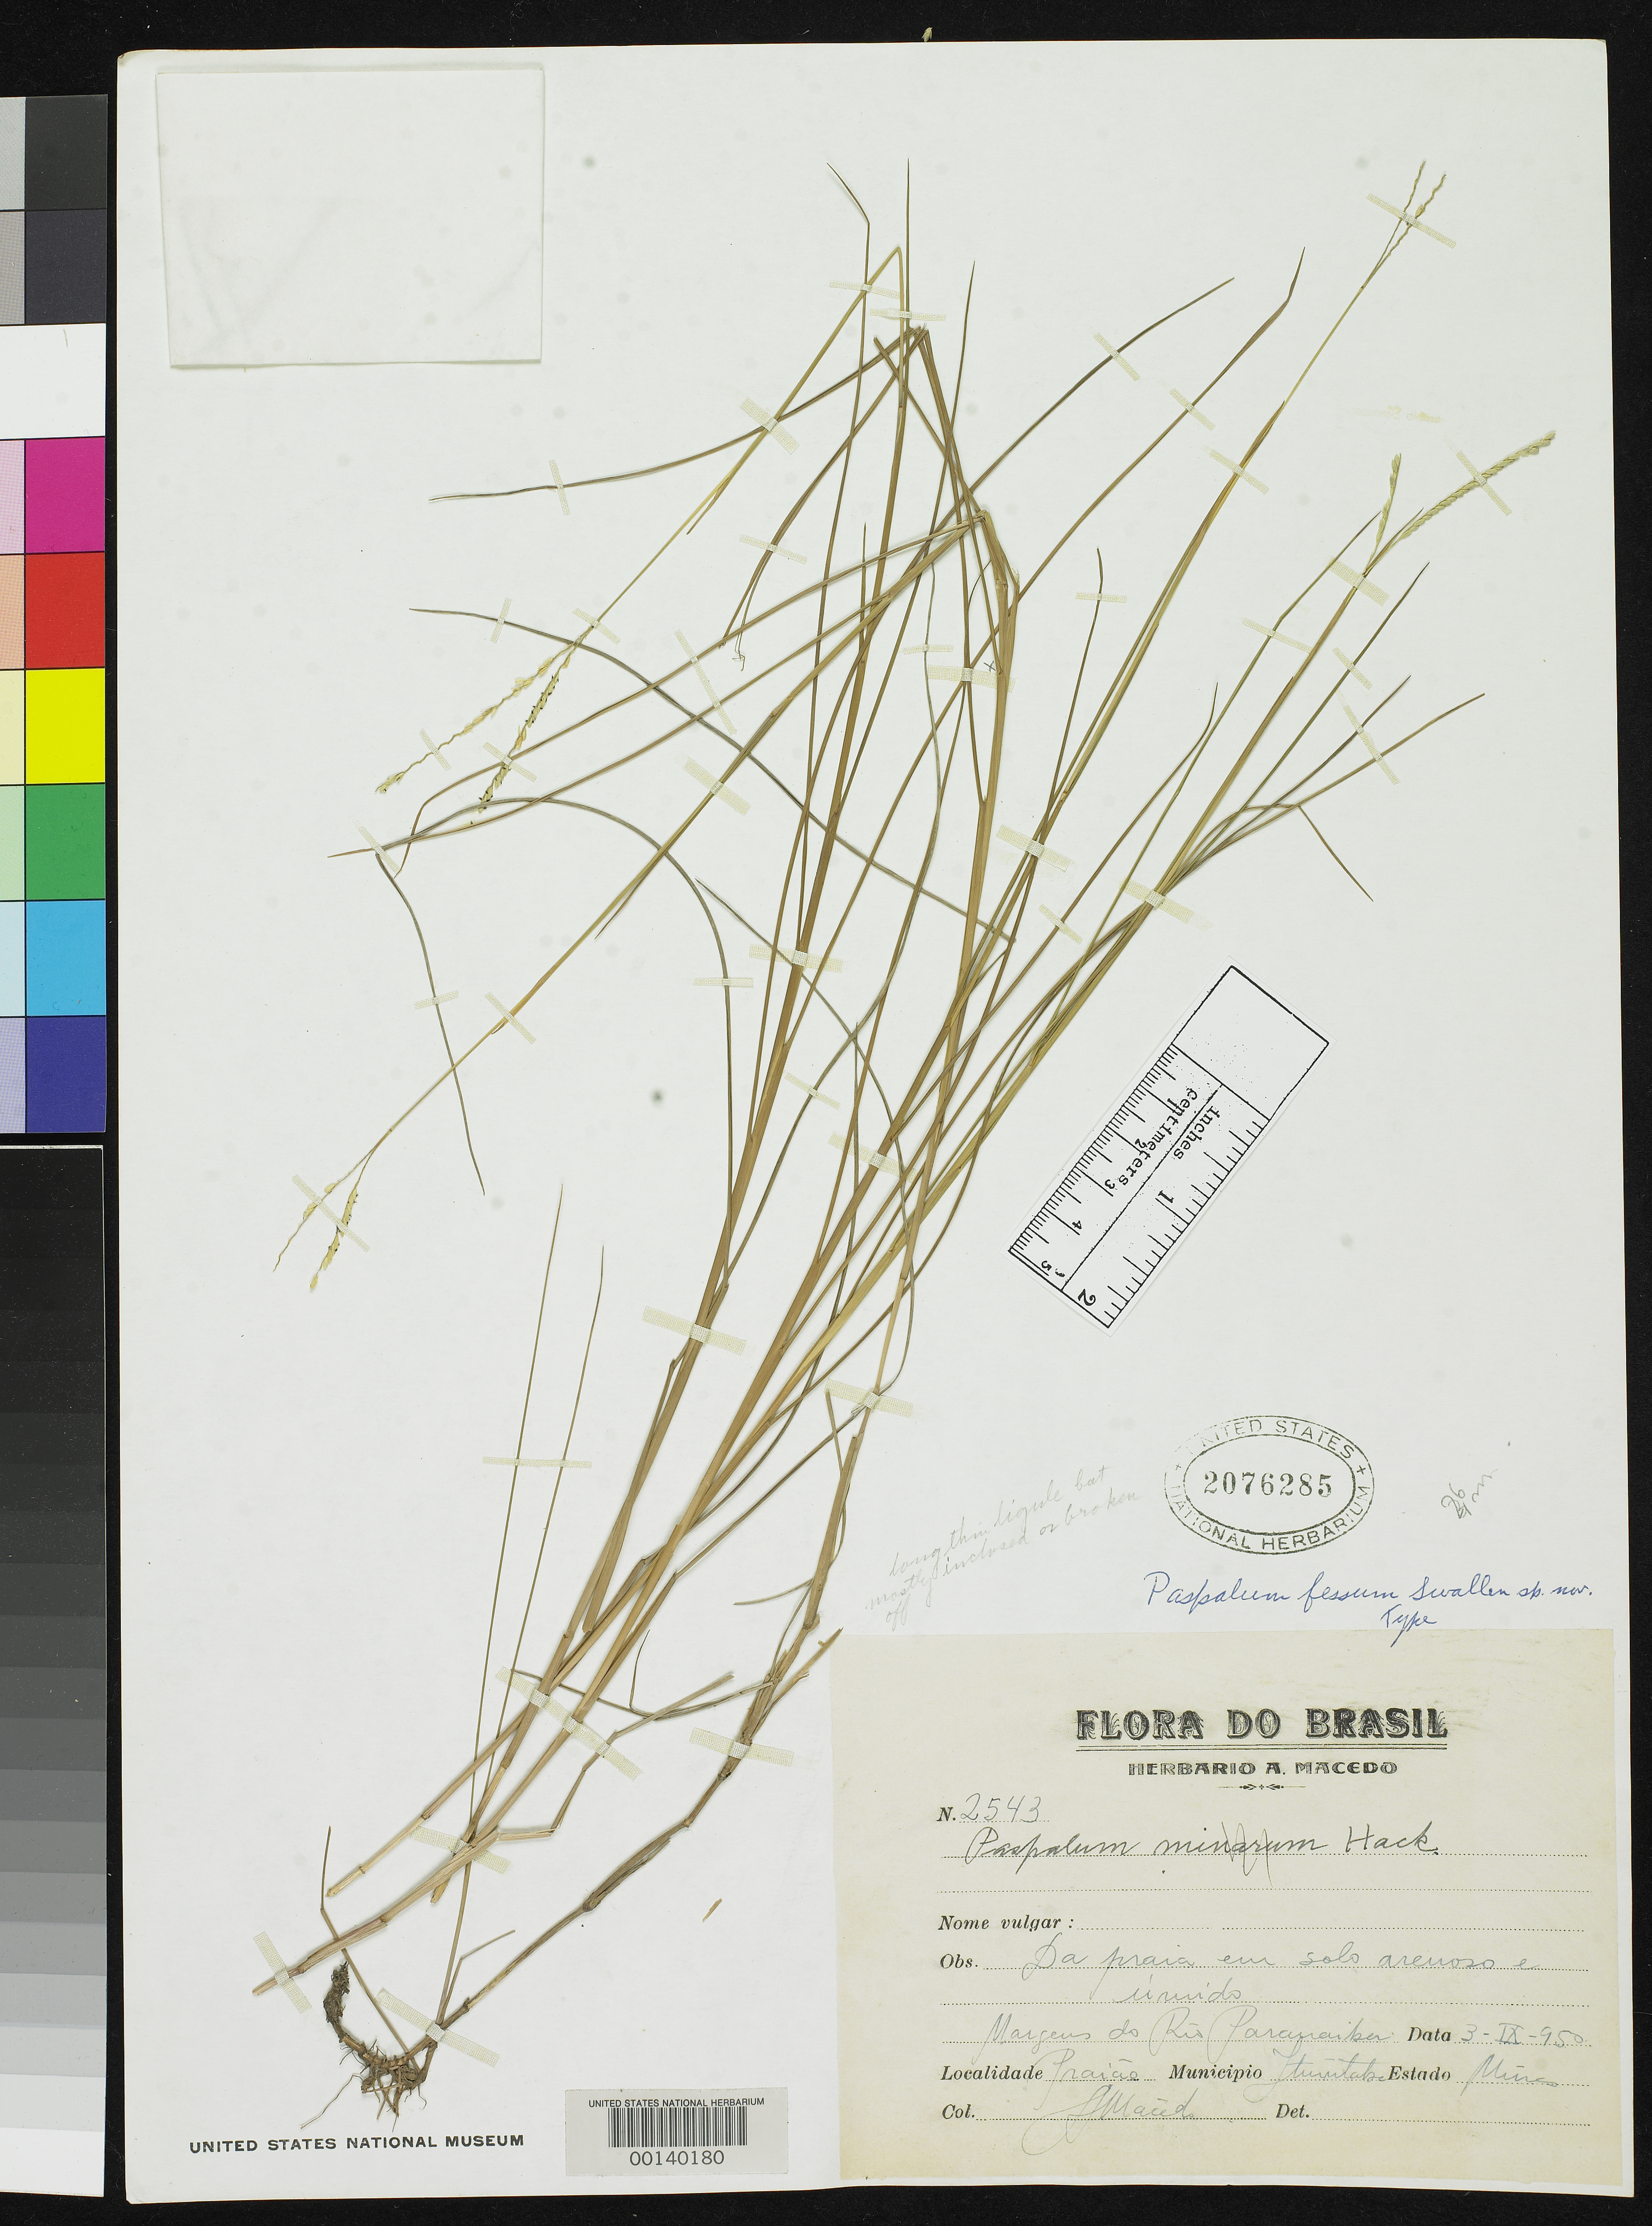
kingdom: Plantae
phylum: Tracheophyta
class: Liliopsida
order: Poales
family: Poaceae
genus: Paspalum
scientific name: Paspalum fessum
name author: Swallen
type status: Holotype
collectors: A. Macedo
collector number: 2543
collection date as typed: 03 Sep 1950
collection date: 1950-09-03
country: Brazil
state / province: Minas Gerais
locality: Praido, Rio Paranaiba.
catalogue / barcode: US 2076285